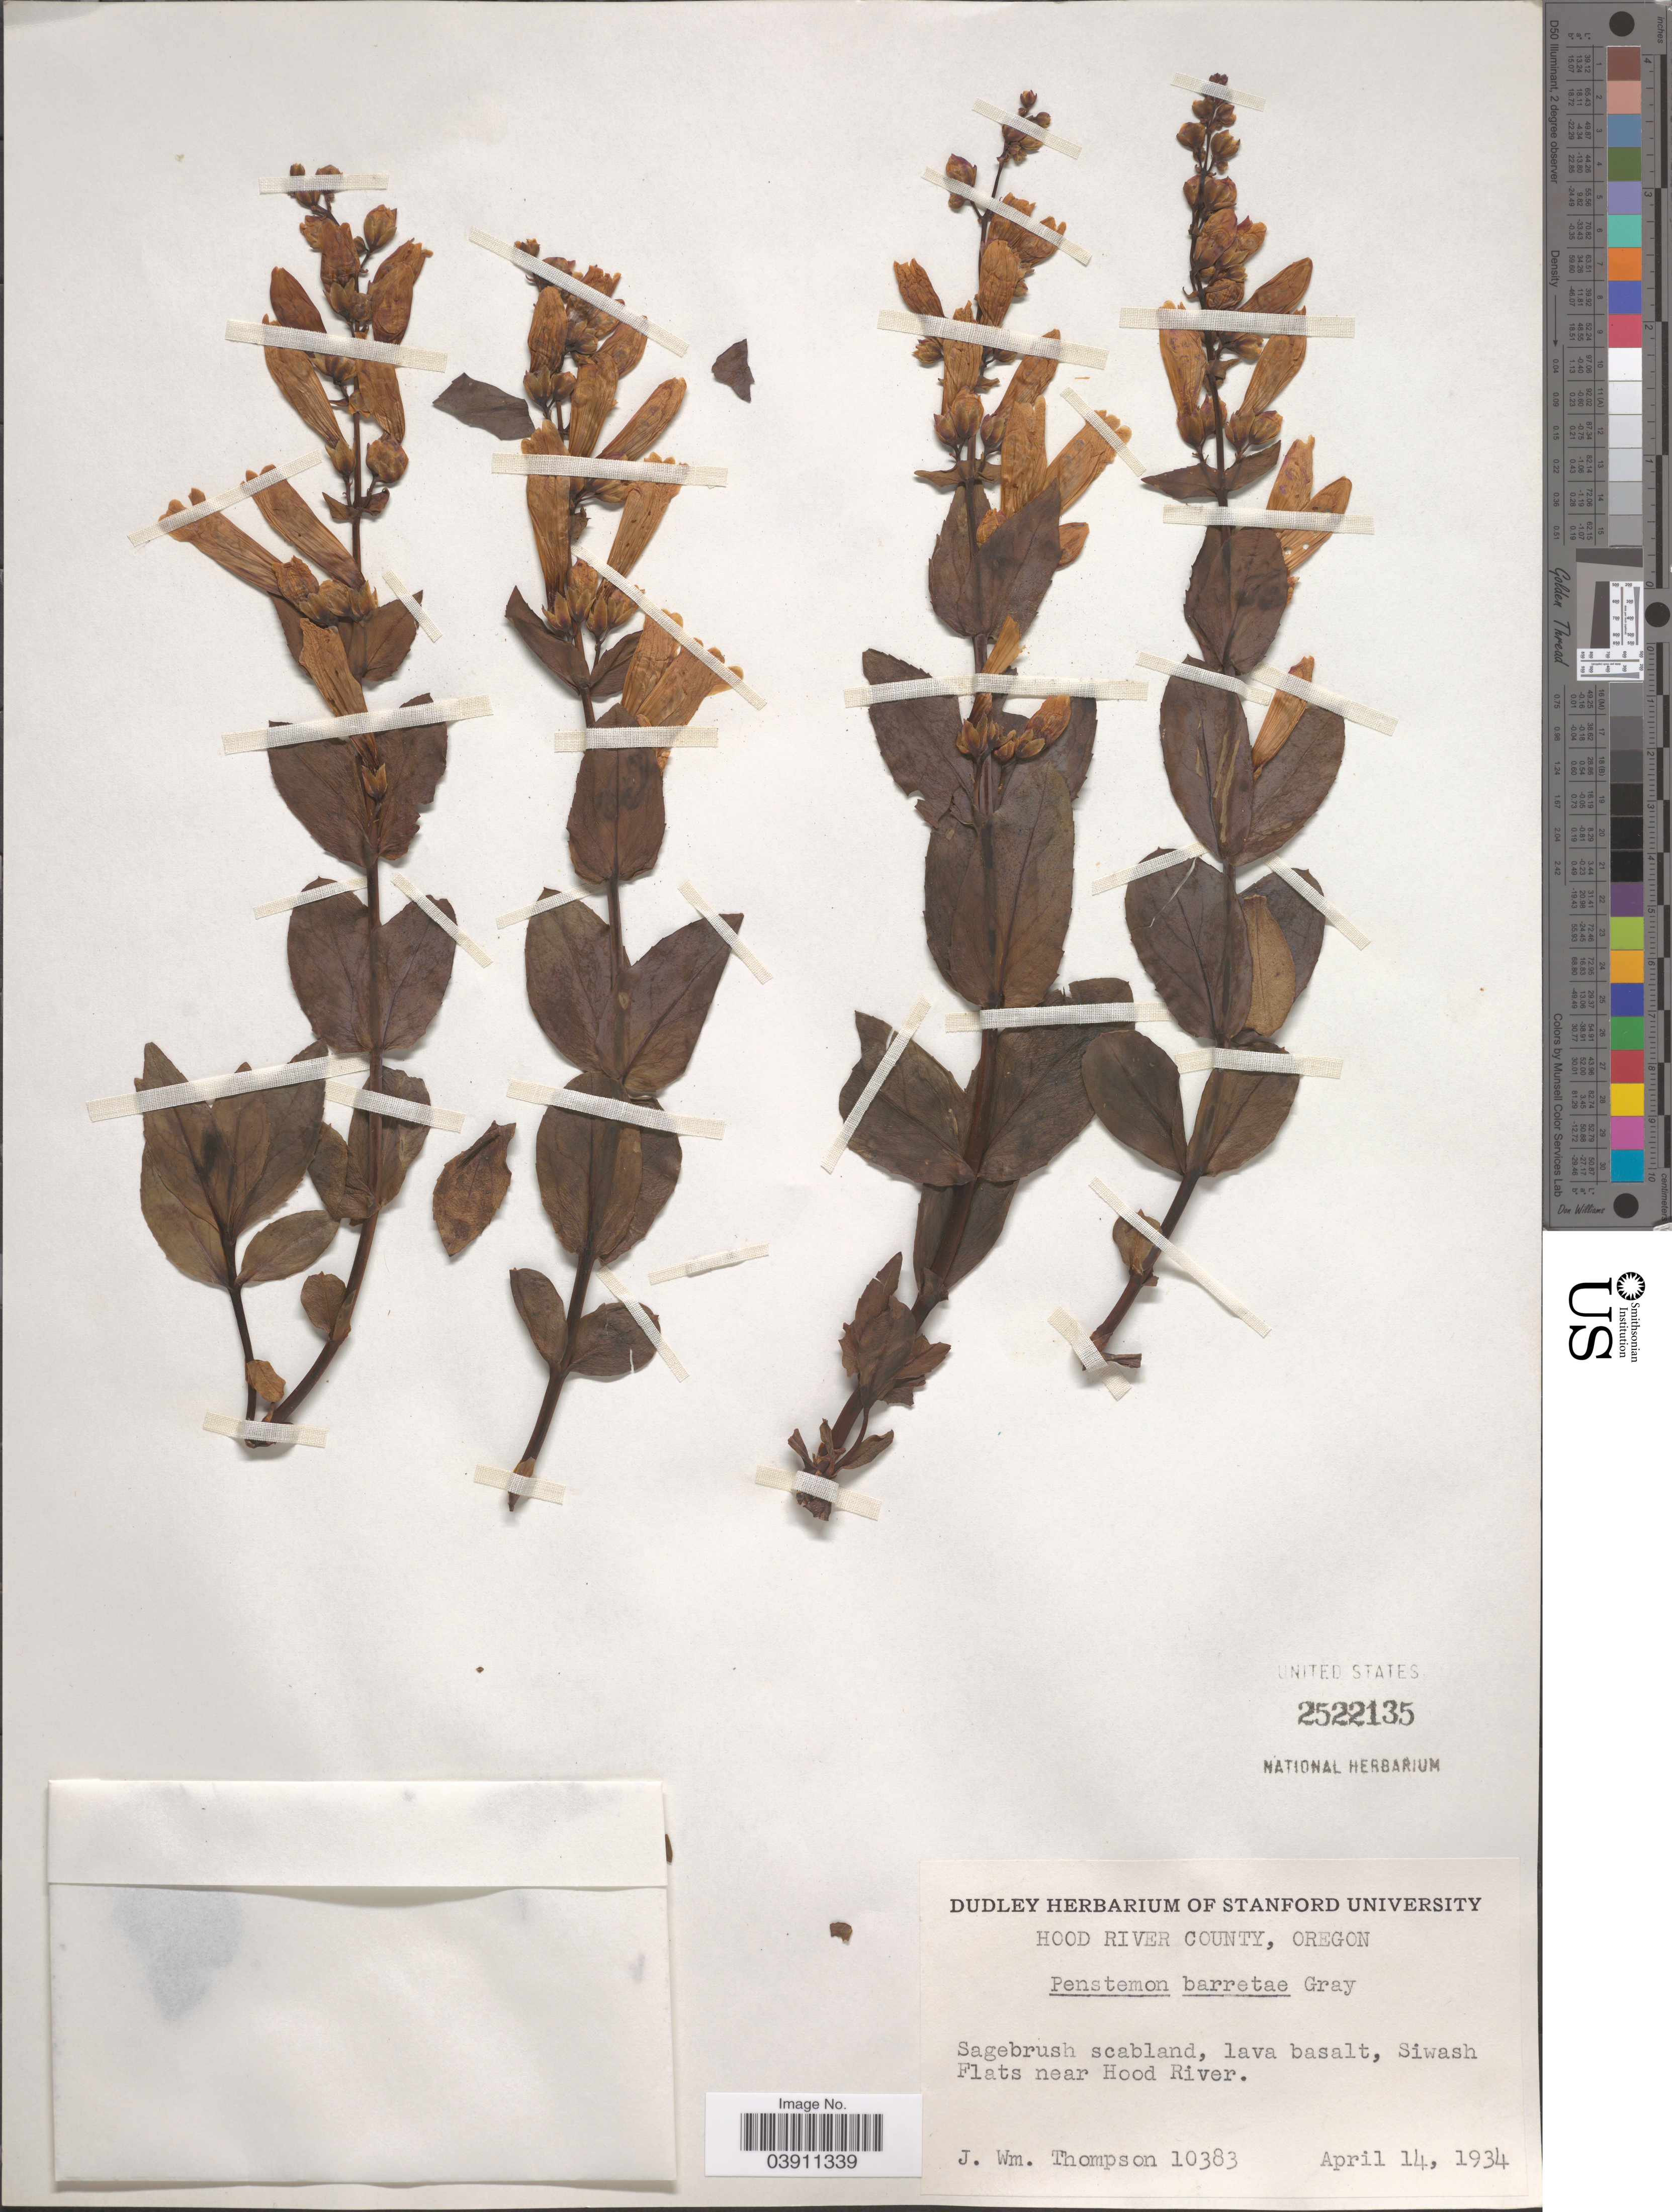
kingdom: Plantae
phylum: Tracheophyta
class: Magnoliopsida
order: Lamiales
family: Plantaginaceae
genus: Penstemon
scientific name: Penstemon barrettiae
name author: A. Gray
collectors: J. W. Thompson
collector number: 10383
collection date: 1934-04-14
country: United States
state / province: Oregon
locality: Hood River County. Sagebrush scabland, lava basalt, Siwash Flats near Hood River.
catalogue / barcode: US 2522135